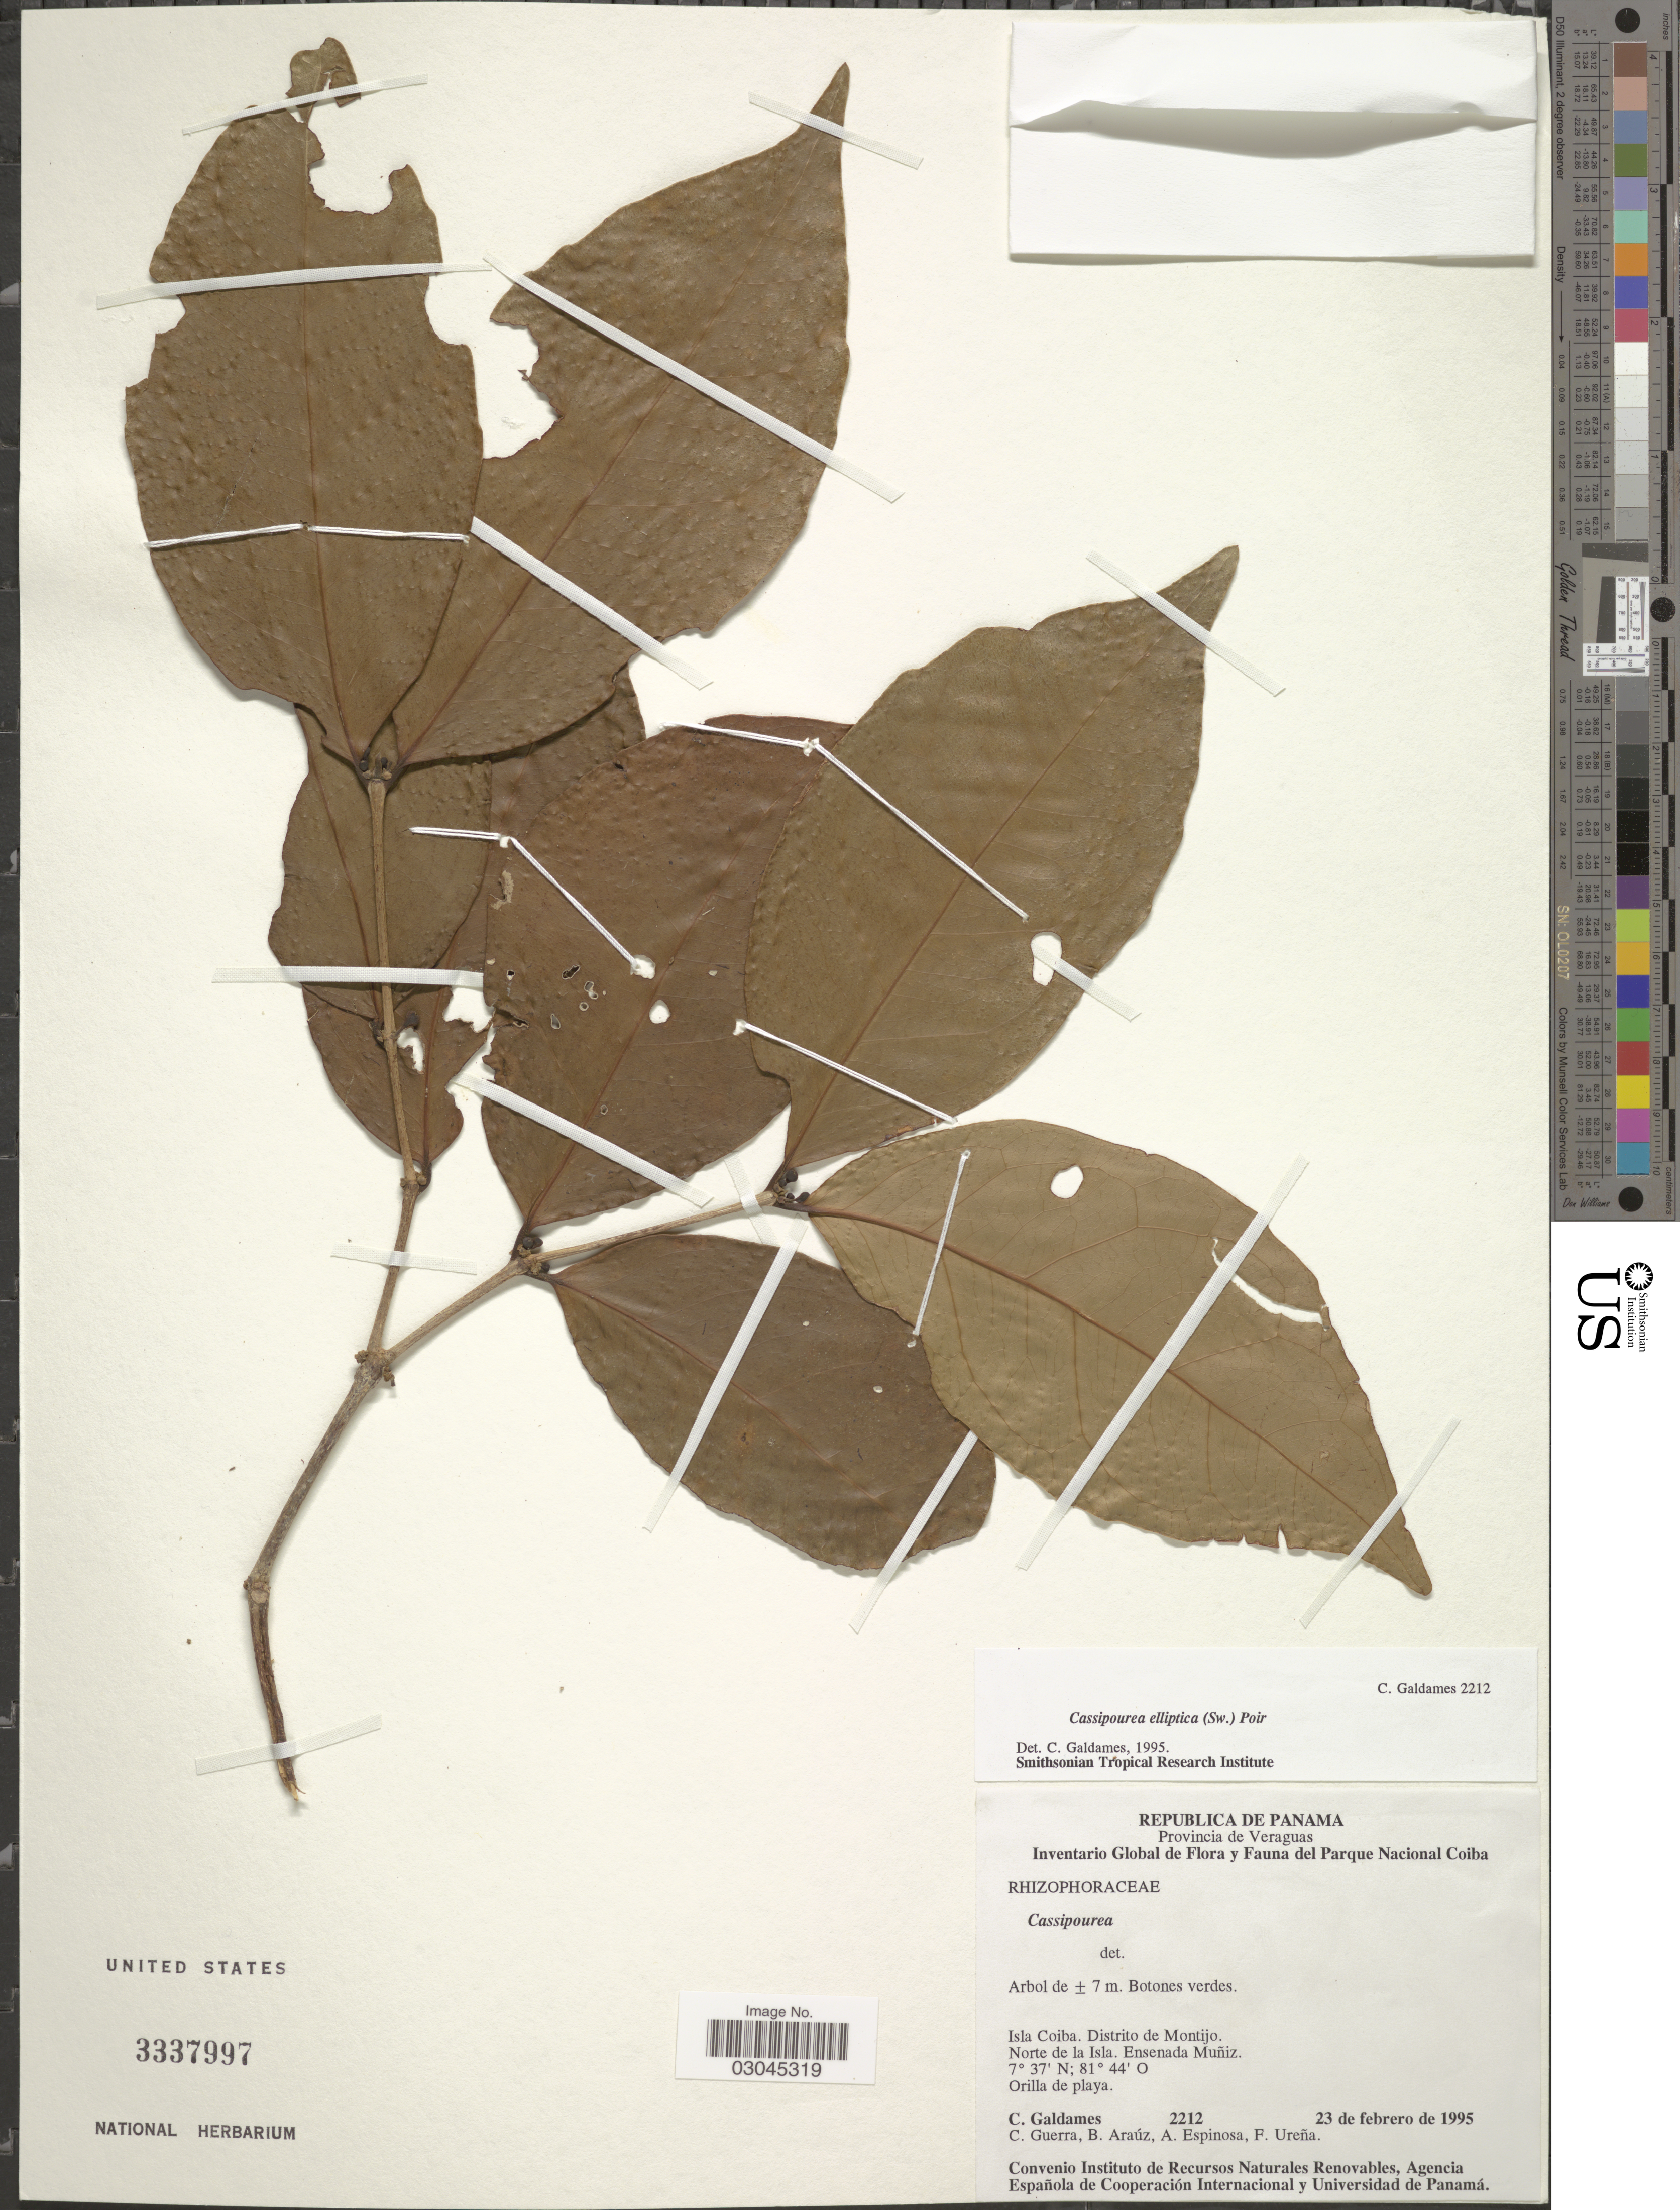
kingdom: Plantae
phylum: Tracheophyta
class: Magnoliopsida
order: Malpighiales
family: Rhizophoraceae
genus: Cassipourea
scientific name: Cassipourea elliptica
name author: (Sw.) Poir.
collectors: C. Galdames, C. Guerra, B. Araúz, A. Espinosa & F. Ureña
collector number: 2212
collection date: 1995-02-23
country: Panama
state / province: Veraguas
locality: Republica de Panama. Provincia de Veraguas. Isla Coiba. Distrito de Montijo. Norte de la Isla. Ensenada Muñiz.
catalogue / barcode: US 3337997